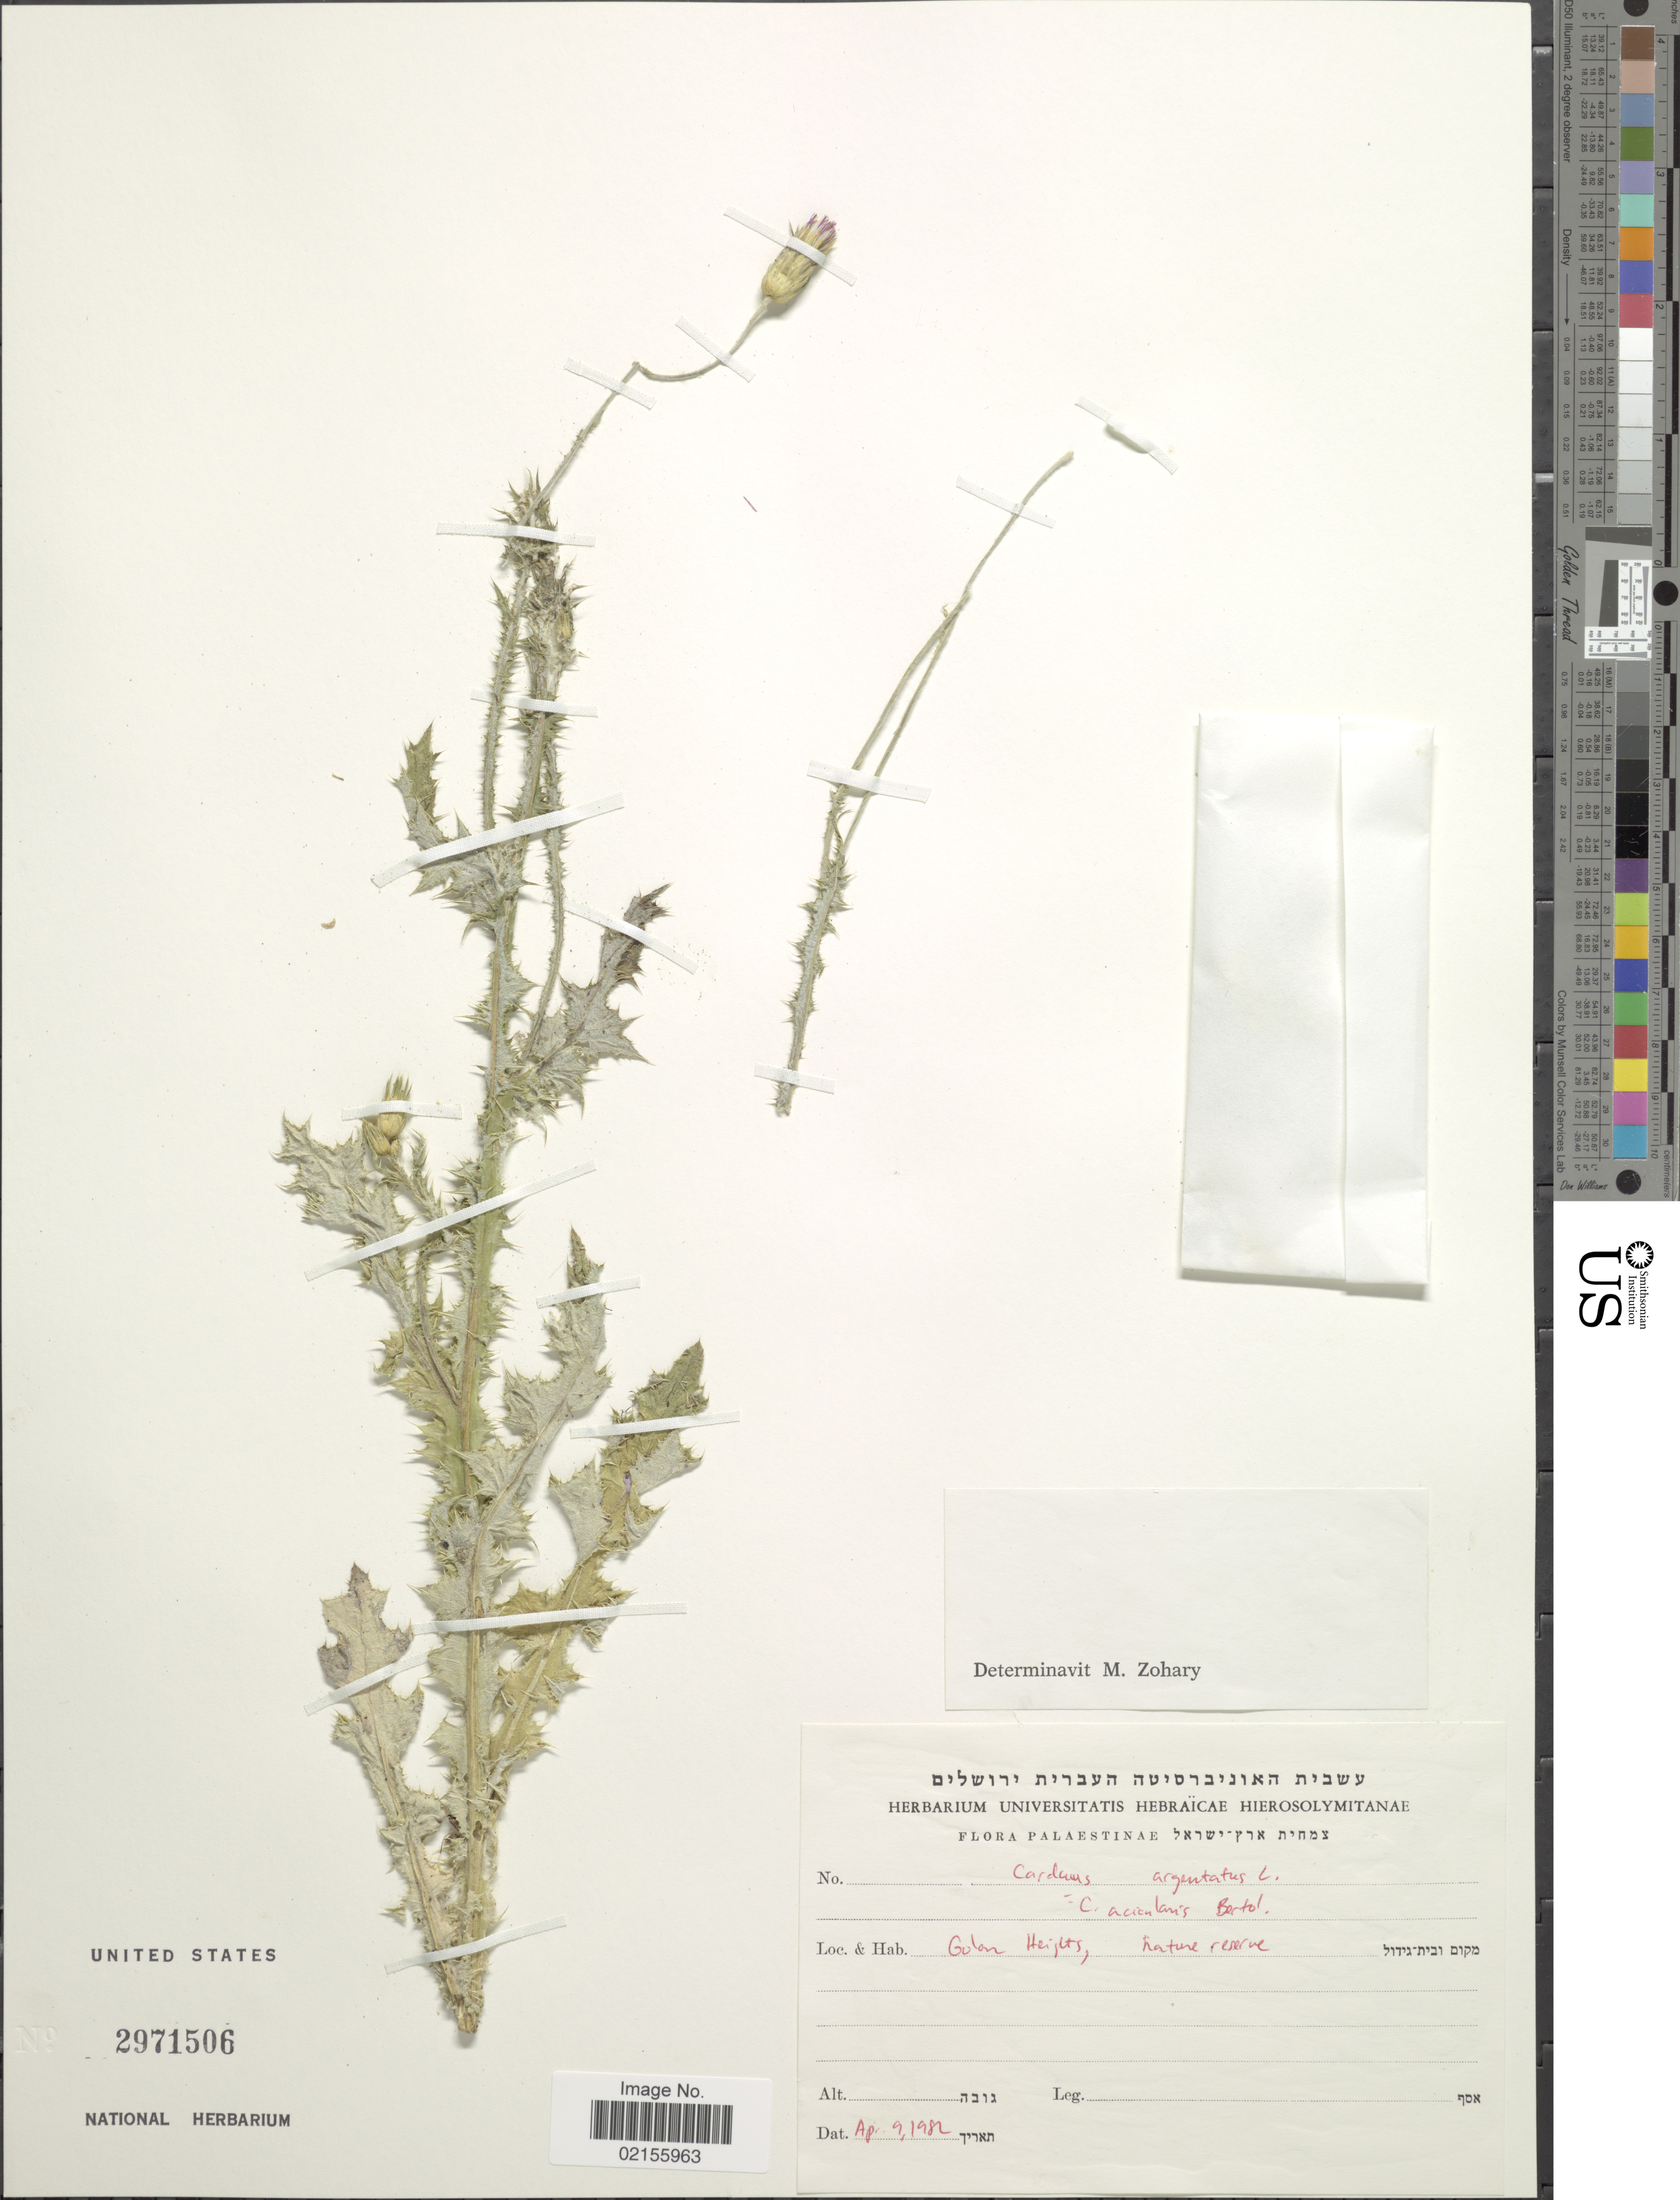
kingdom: Plantae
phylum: Tracheophyta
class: Magnoliopsida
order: Asterales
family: Asteraceae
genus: Carduus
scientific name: Carduus argentatus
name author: L.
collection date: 1982-04-09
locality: Palaestinae, Coden Heights, nature reserve [Foreign script]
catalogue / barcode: US 2971506